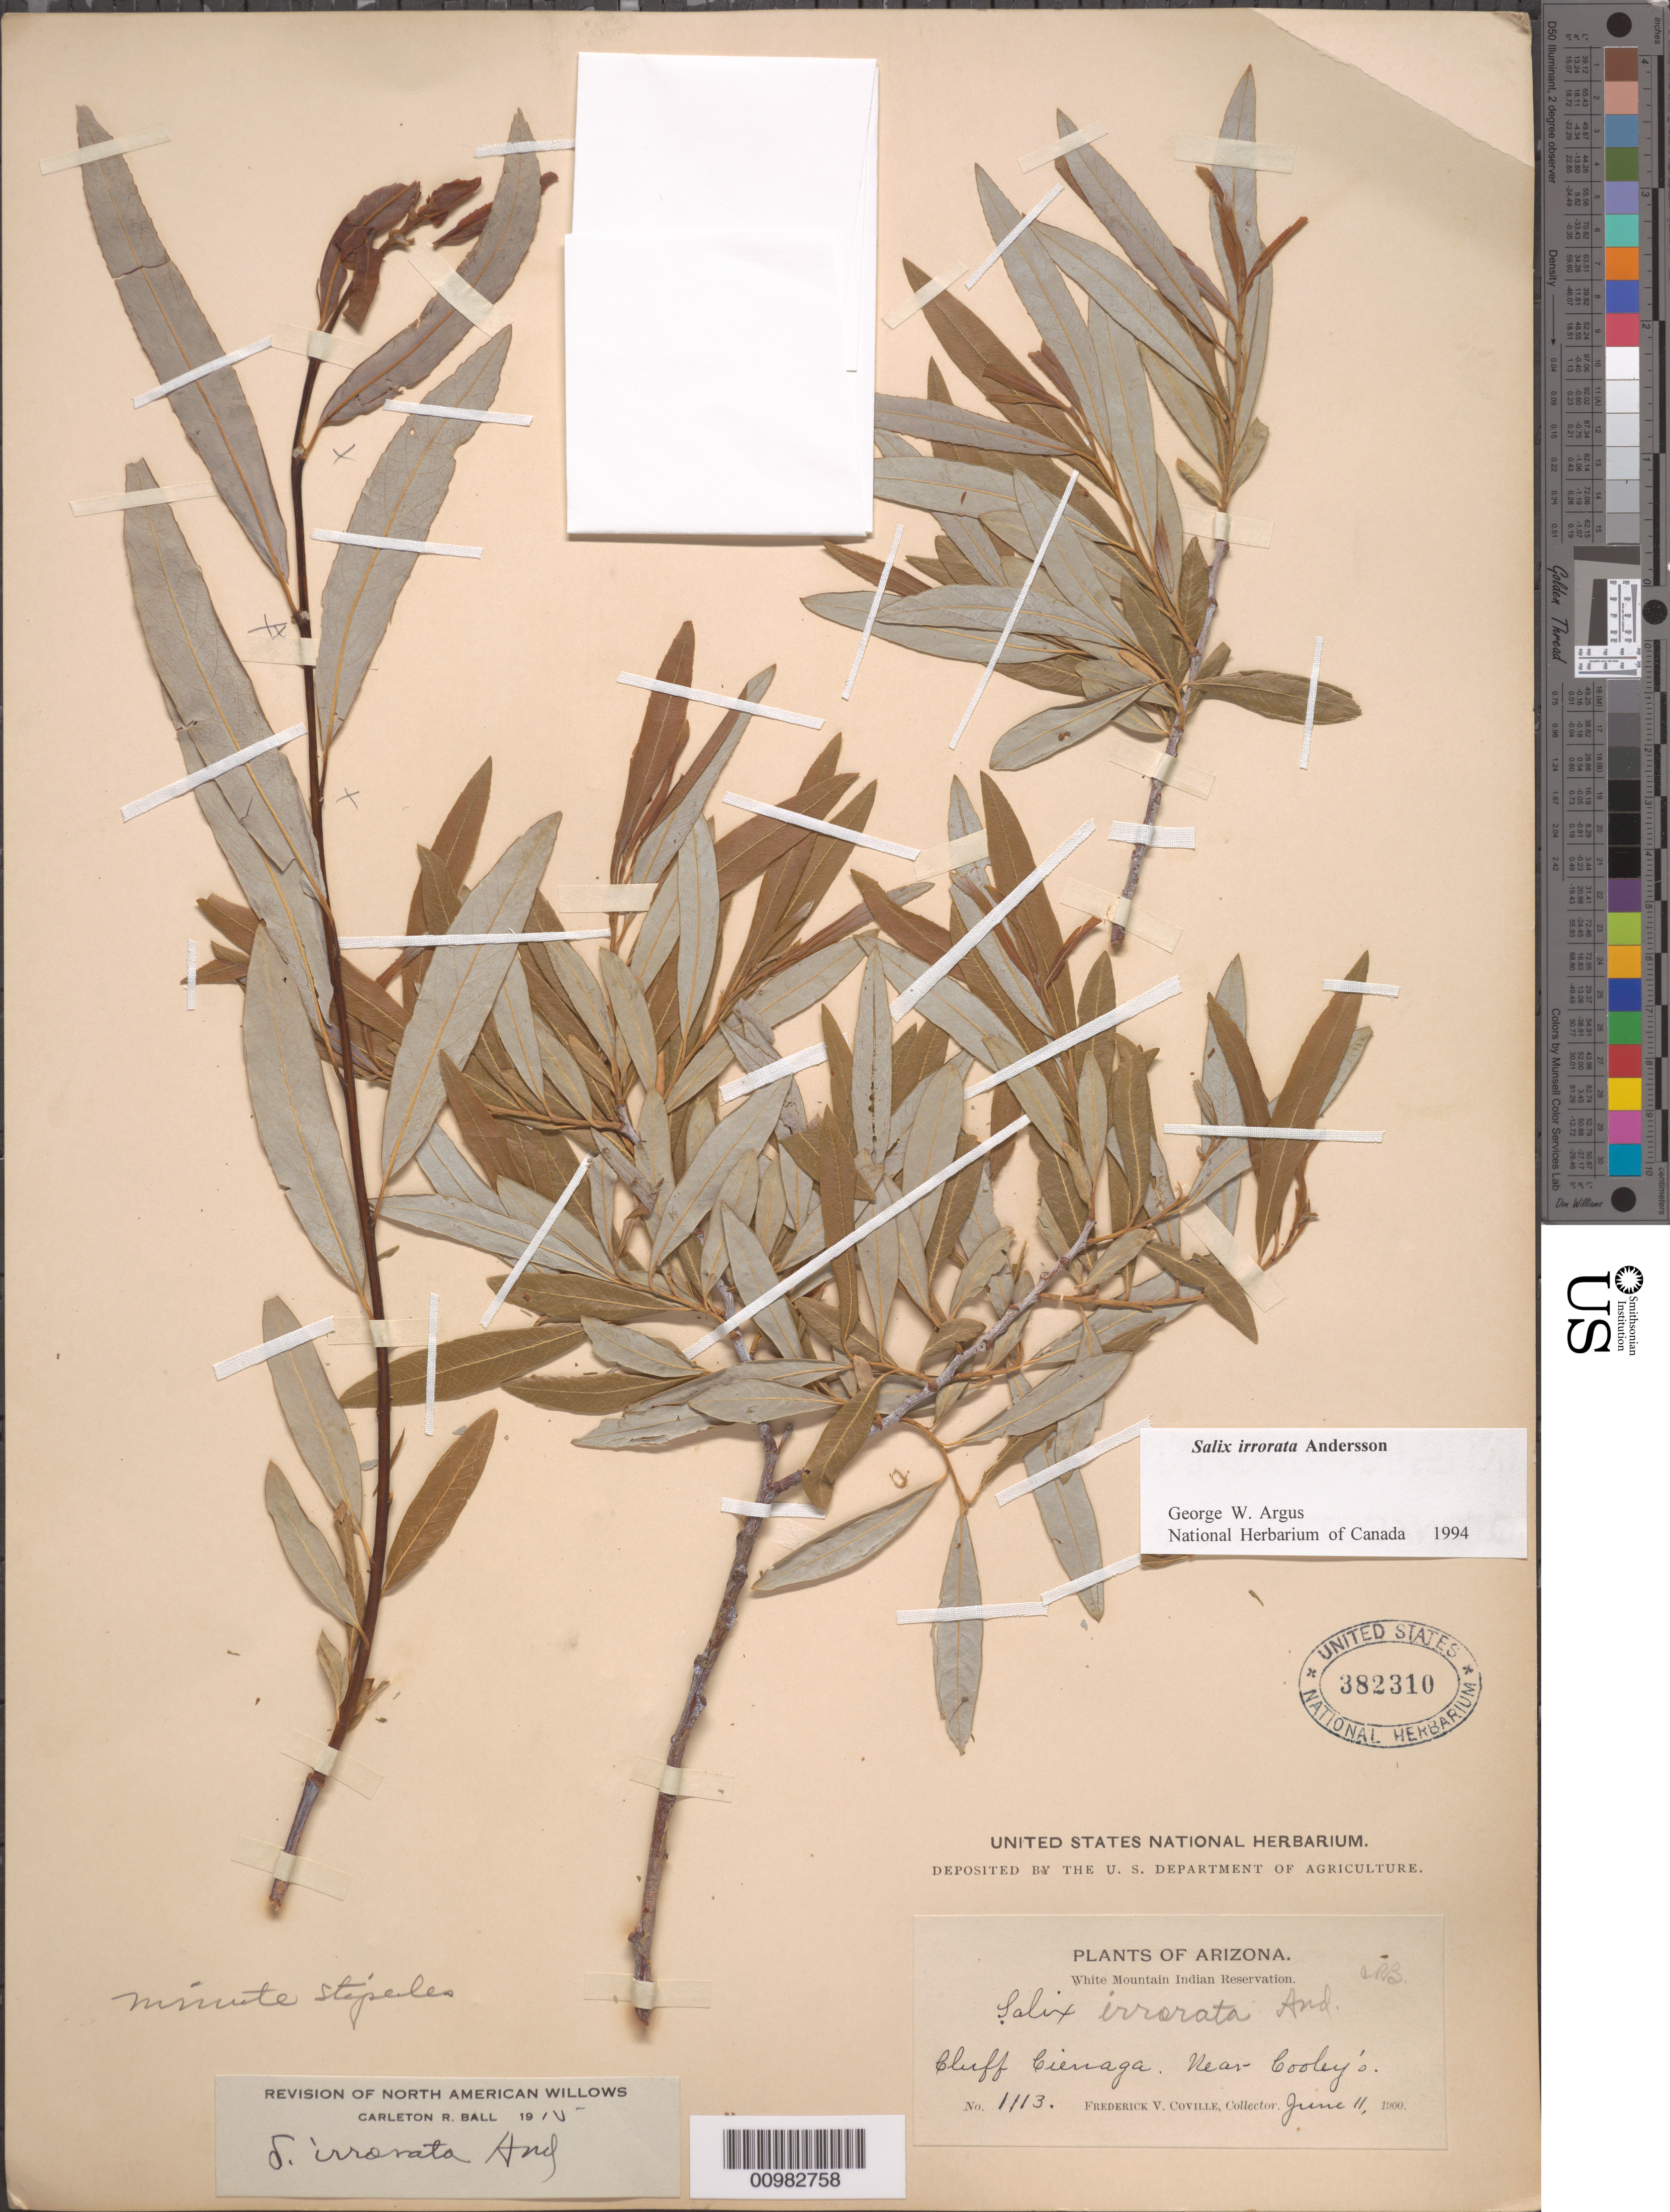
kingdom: Plantae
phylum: Tracheophyta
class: Magnoliopsida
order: Malpighiales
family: Salicaceae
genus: Salix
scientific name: Salix irrorata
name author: Andersson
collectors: F. V. Coville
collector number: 1113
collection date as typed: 11 Jun 1900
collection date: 1900-06-11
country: United States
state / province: Arizona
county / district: Navajo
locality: Near Cooley's Lake.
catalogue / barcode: US 382310